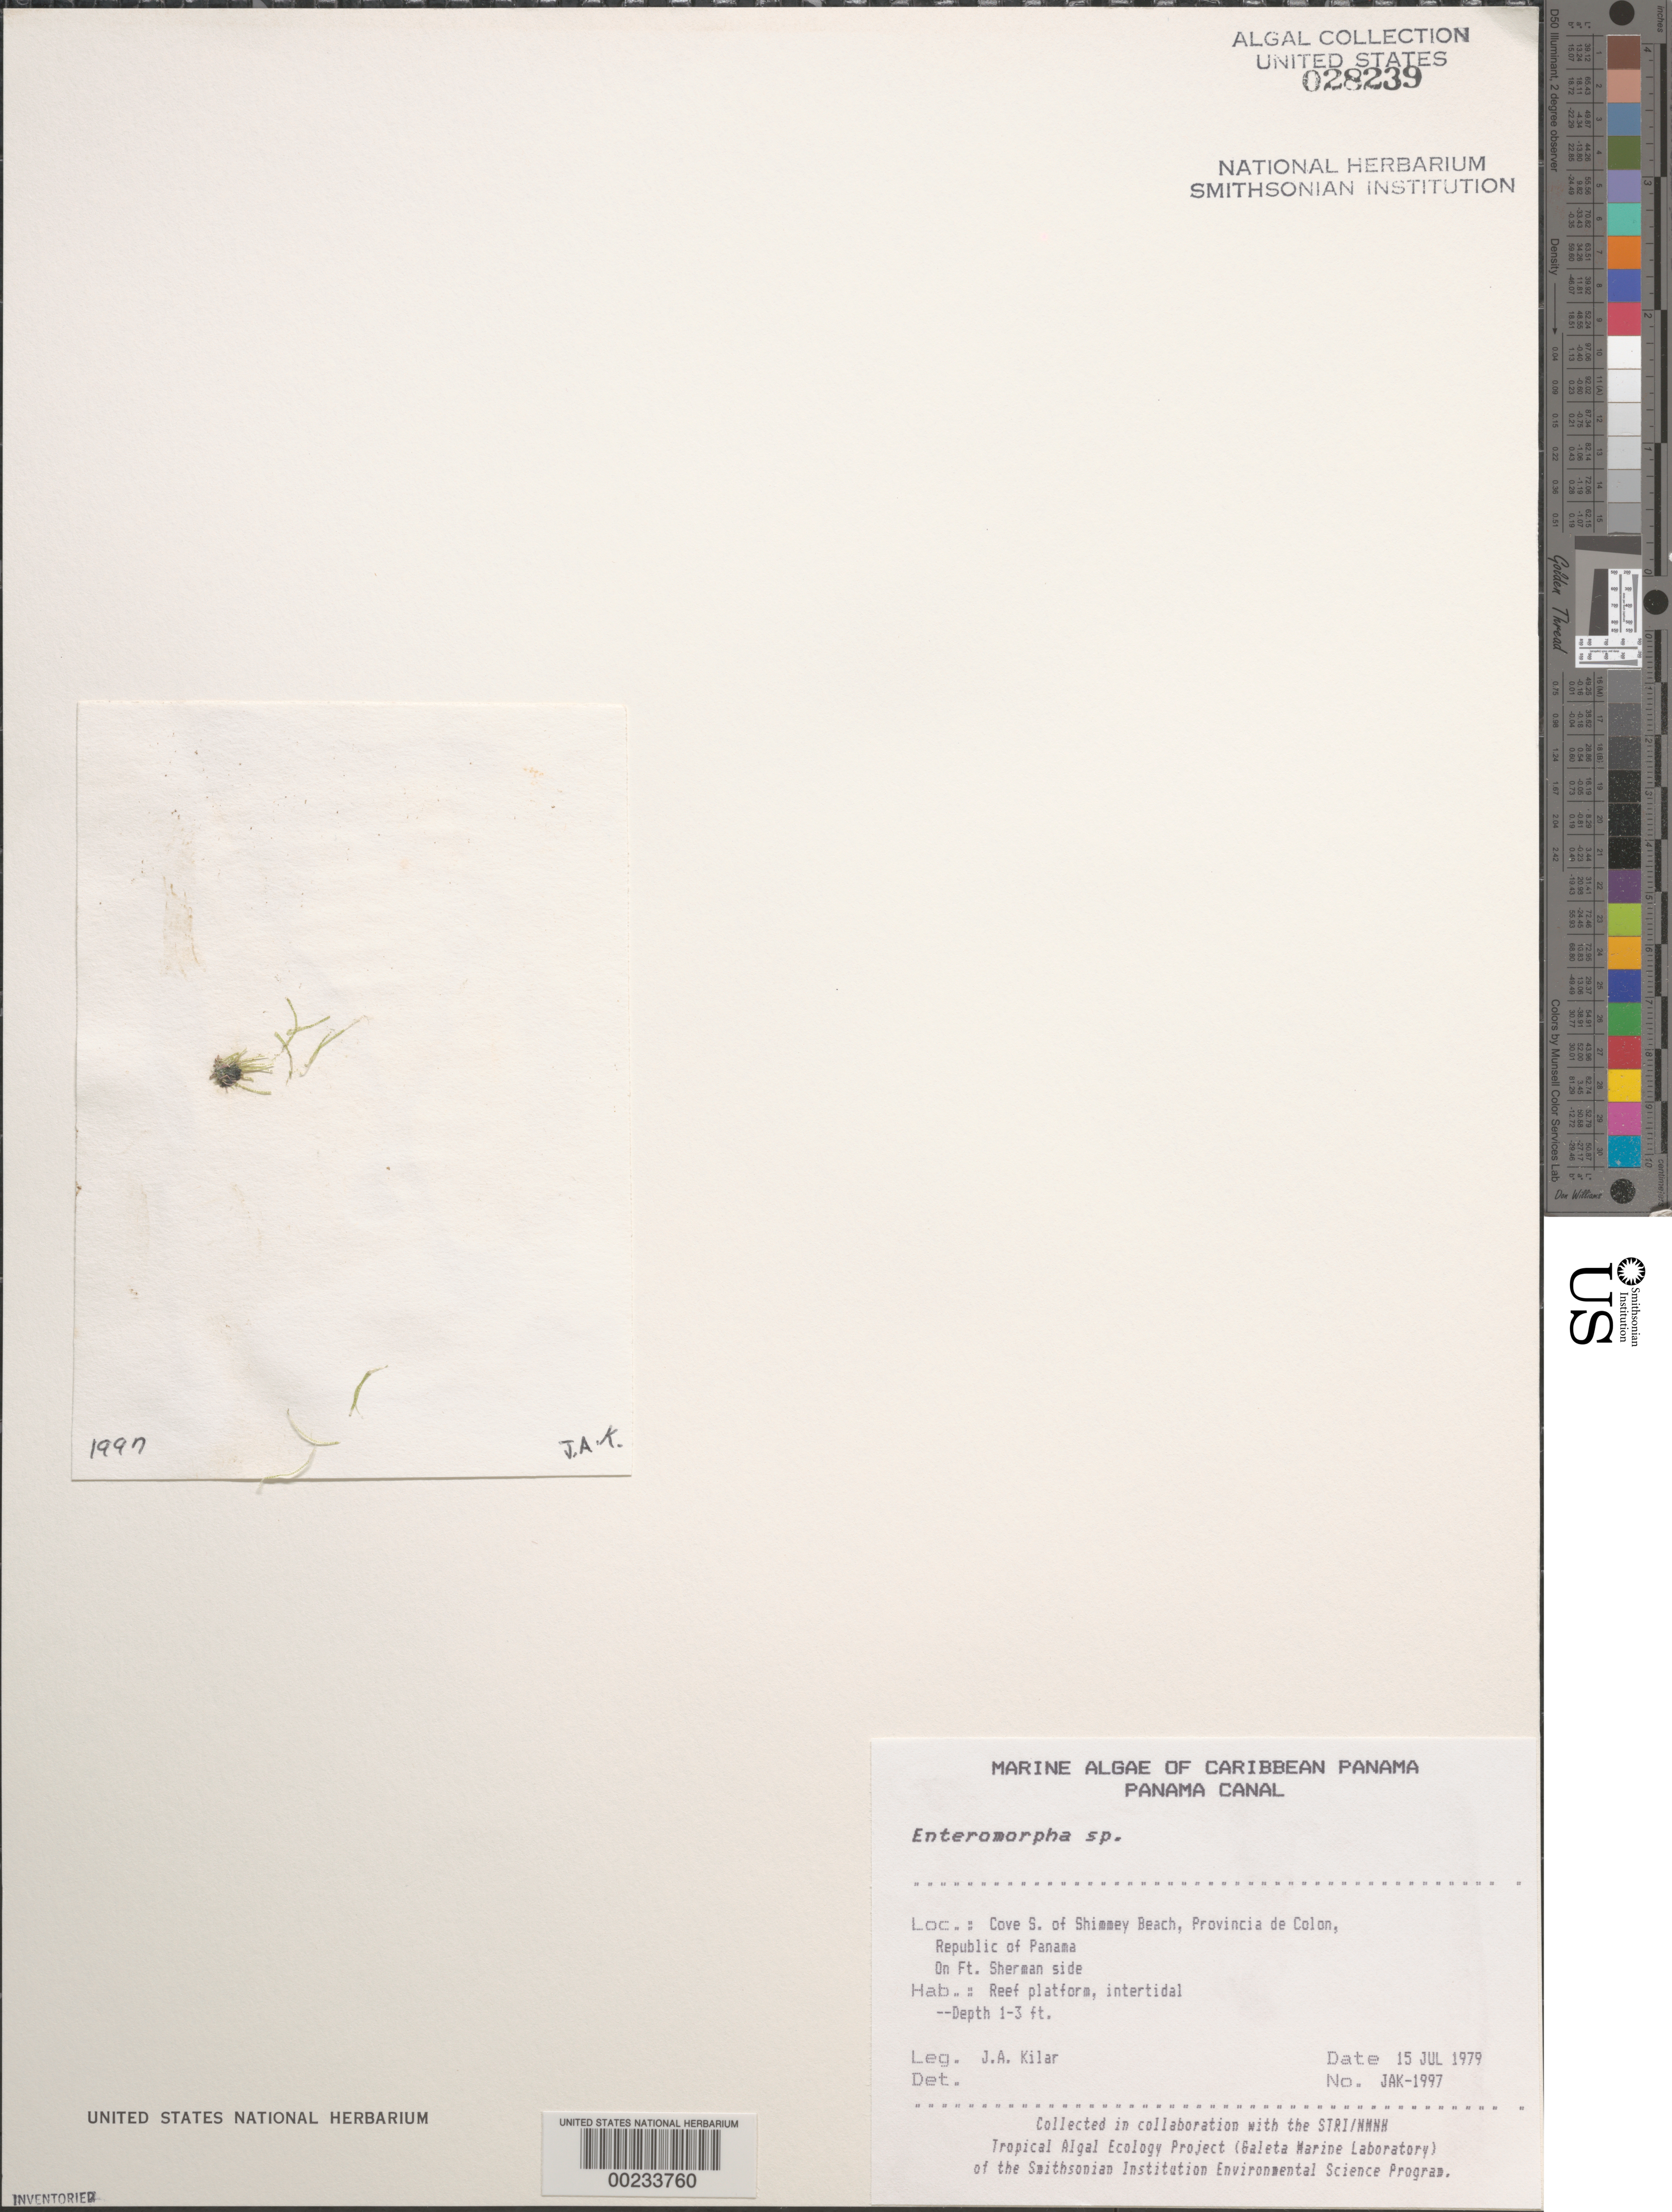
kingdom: Plantae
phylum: Chlorophyta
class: Ulvophyceae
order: Ulvales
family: Ulvaceae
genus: Ulva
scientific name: Ulva sp.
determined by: Algae name updating Project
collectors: J. A. Kilar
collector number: JAK-1997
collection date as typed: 15 Jul 1979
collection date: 1979-07-15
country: Panama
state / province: Colón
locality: Cove south of Shimmey Beach, Fort Sherman side, Panama Canal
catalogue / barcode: US 28239